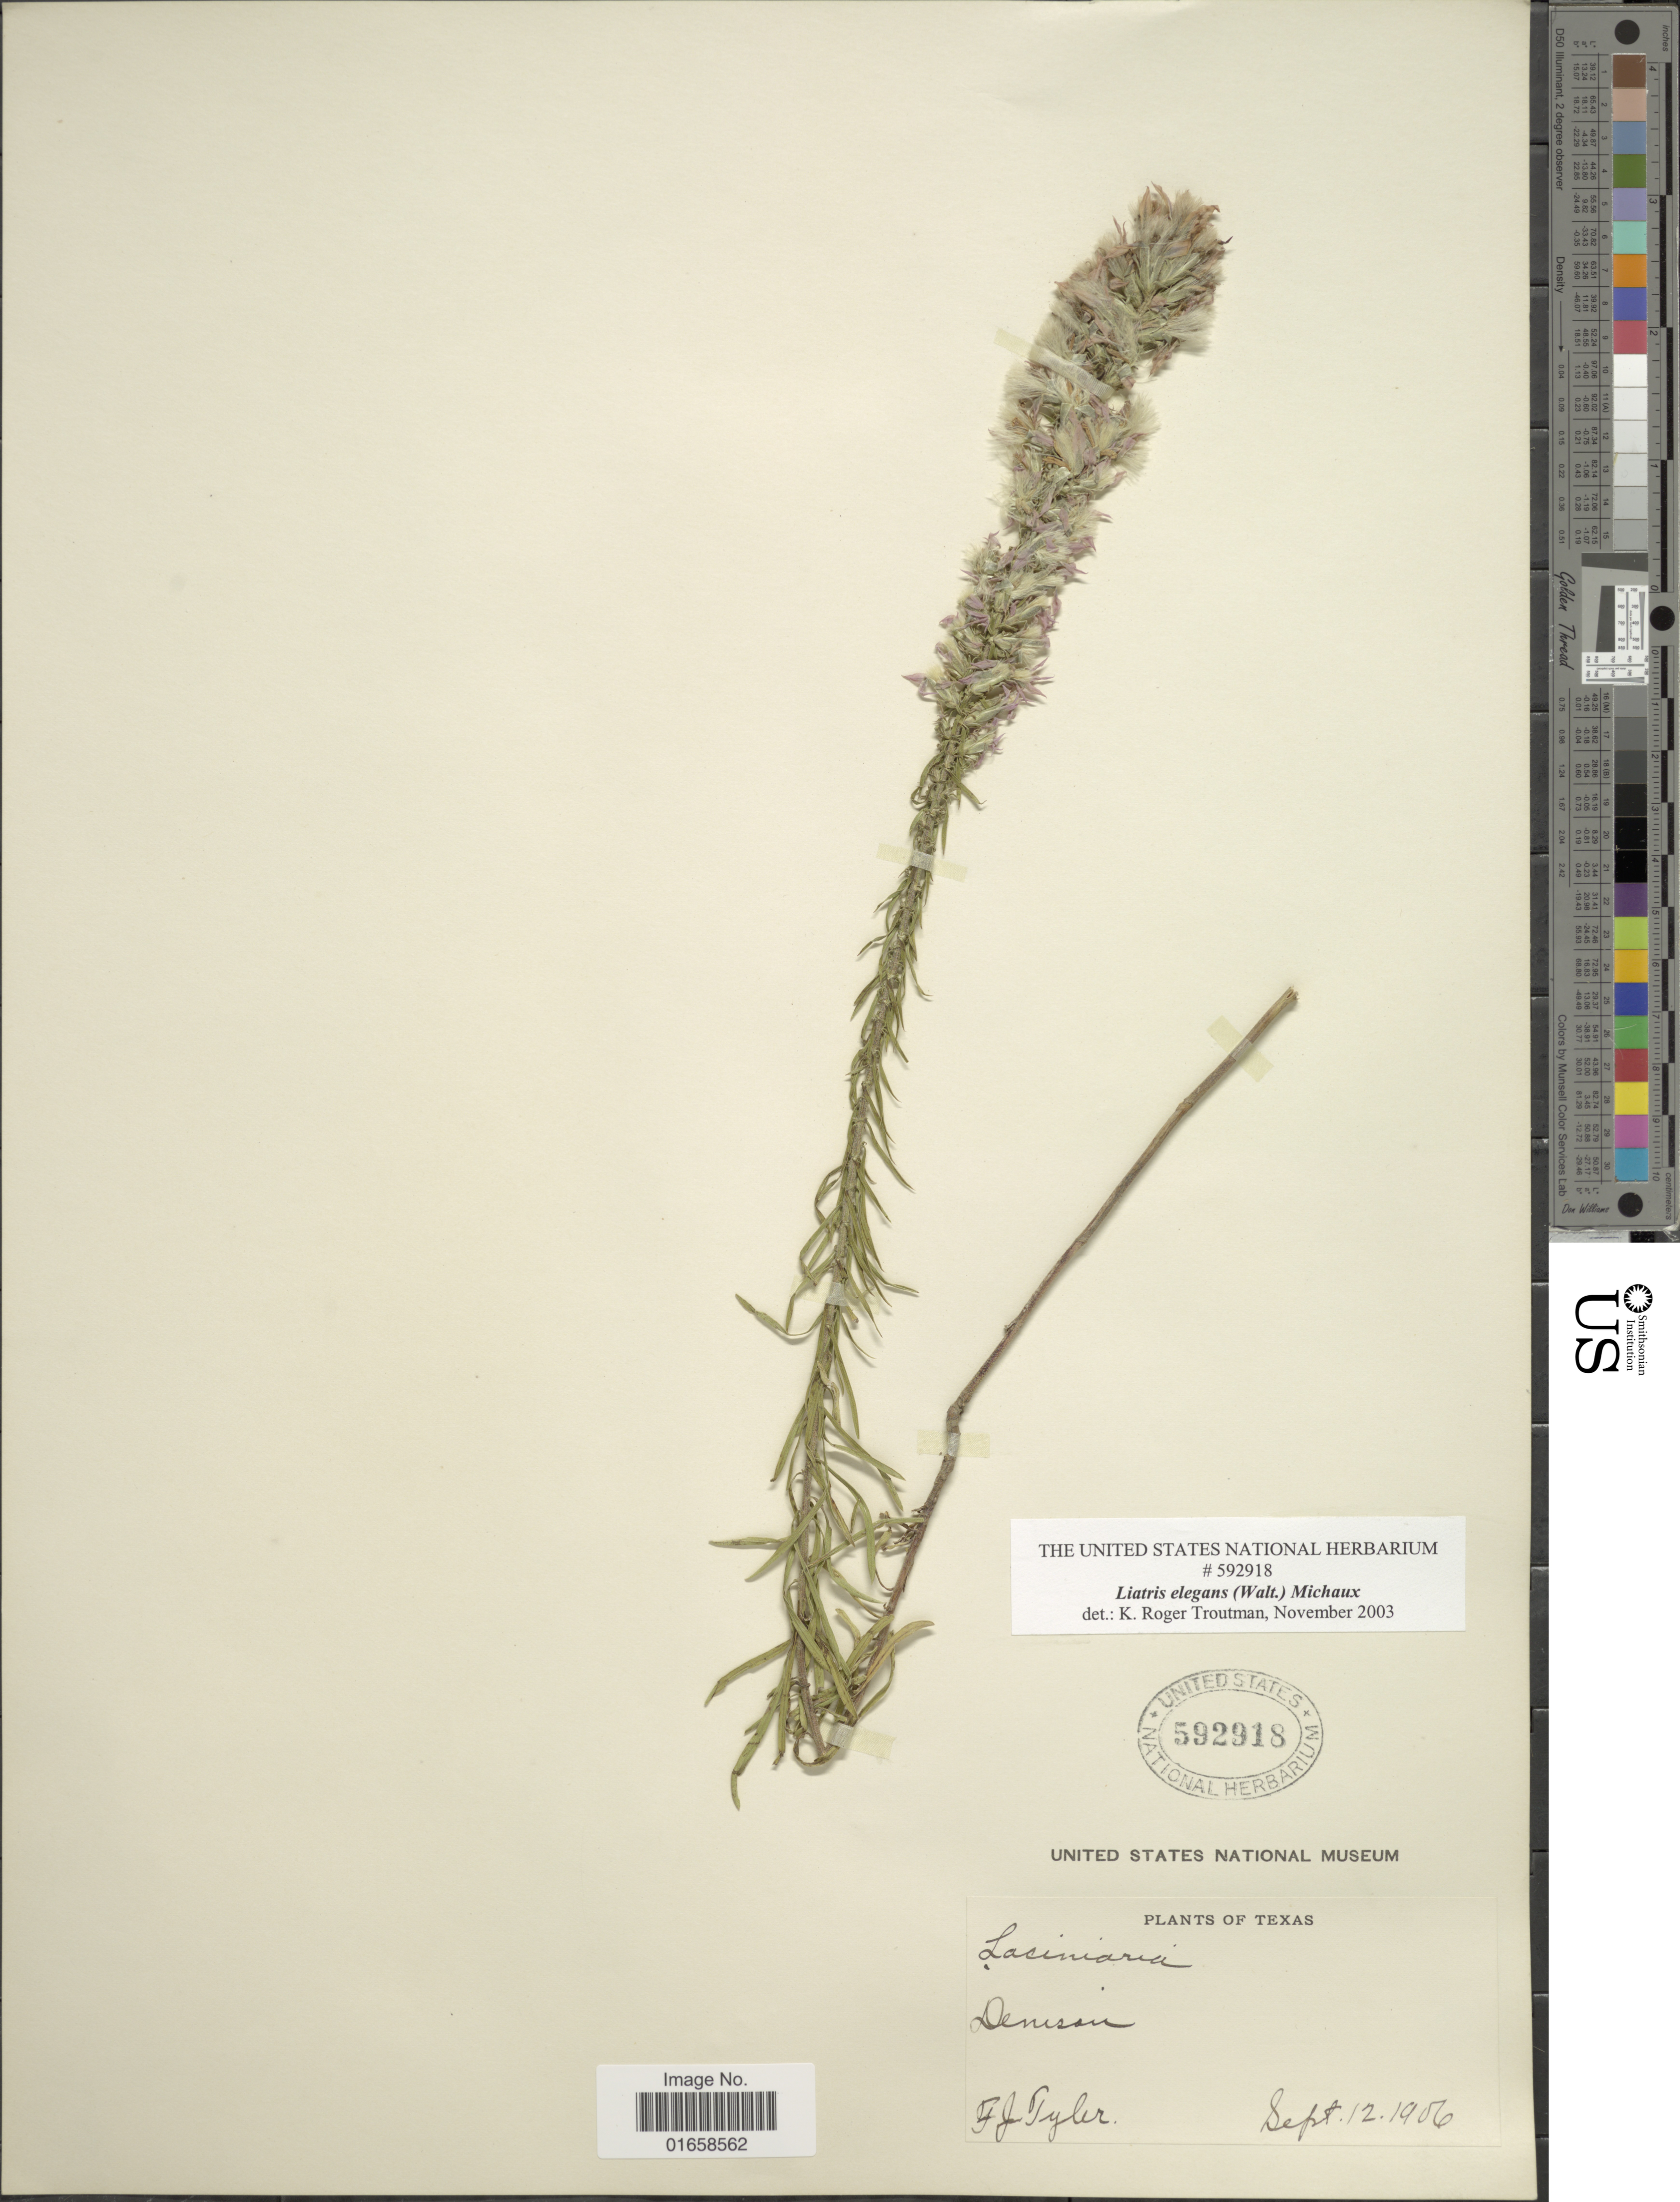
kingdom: Plantae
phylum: Tracheophyta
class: Magnoliopsida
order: Asterales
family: Asteraceae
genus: Liatris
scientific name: Liatris elegans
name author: (Walter) Michx.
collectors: F. Tyler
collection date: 1906-09-12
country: United States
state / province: Texas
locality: Denison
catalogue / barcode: US 592918